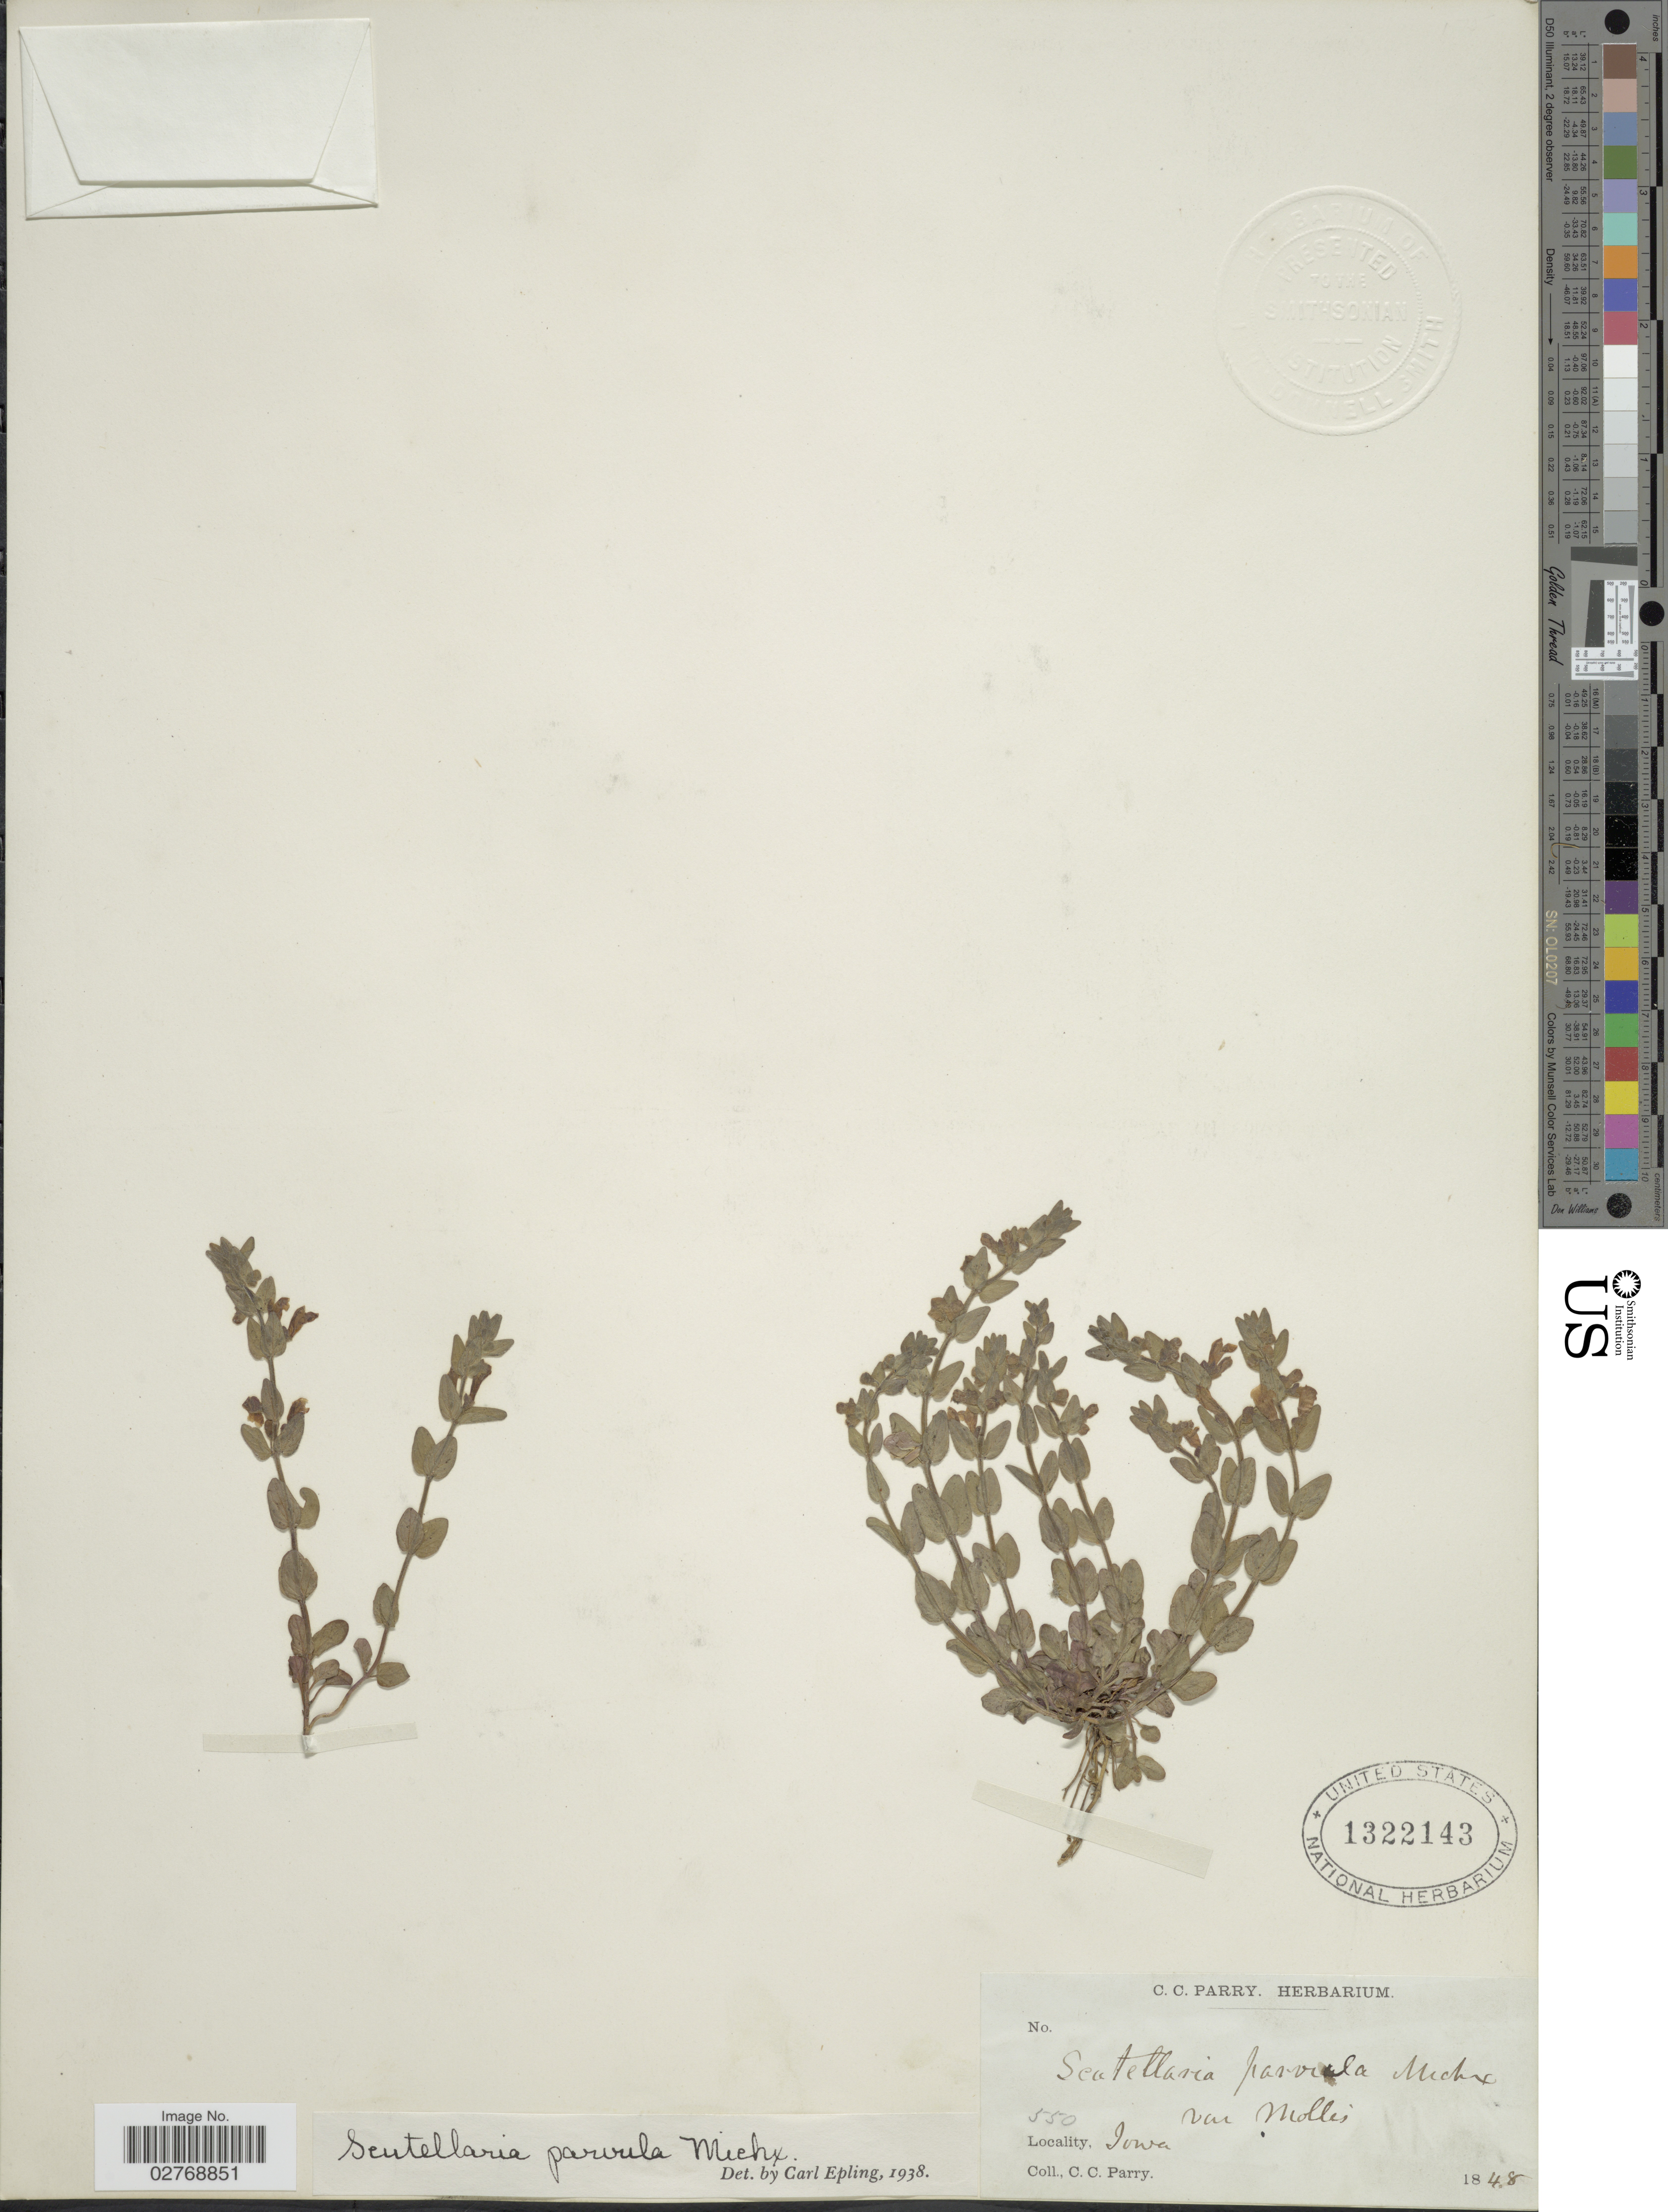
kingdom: Plantae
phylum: Tracheophyta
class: Magnoliopsida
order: Lamiales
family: Lamiaceae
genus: Scutellaria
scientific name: Scutellaria parvula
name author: Michx.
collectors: C. C. Parry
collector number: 550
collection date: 1848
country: United States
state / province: Iowa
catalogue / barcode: US 1322143